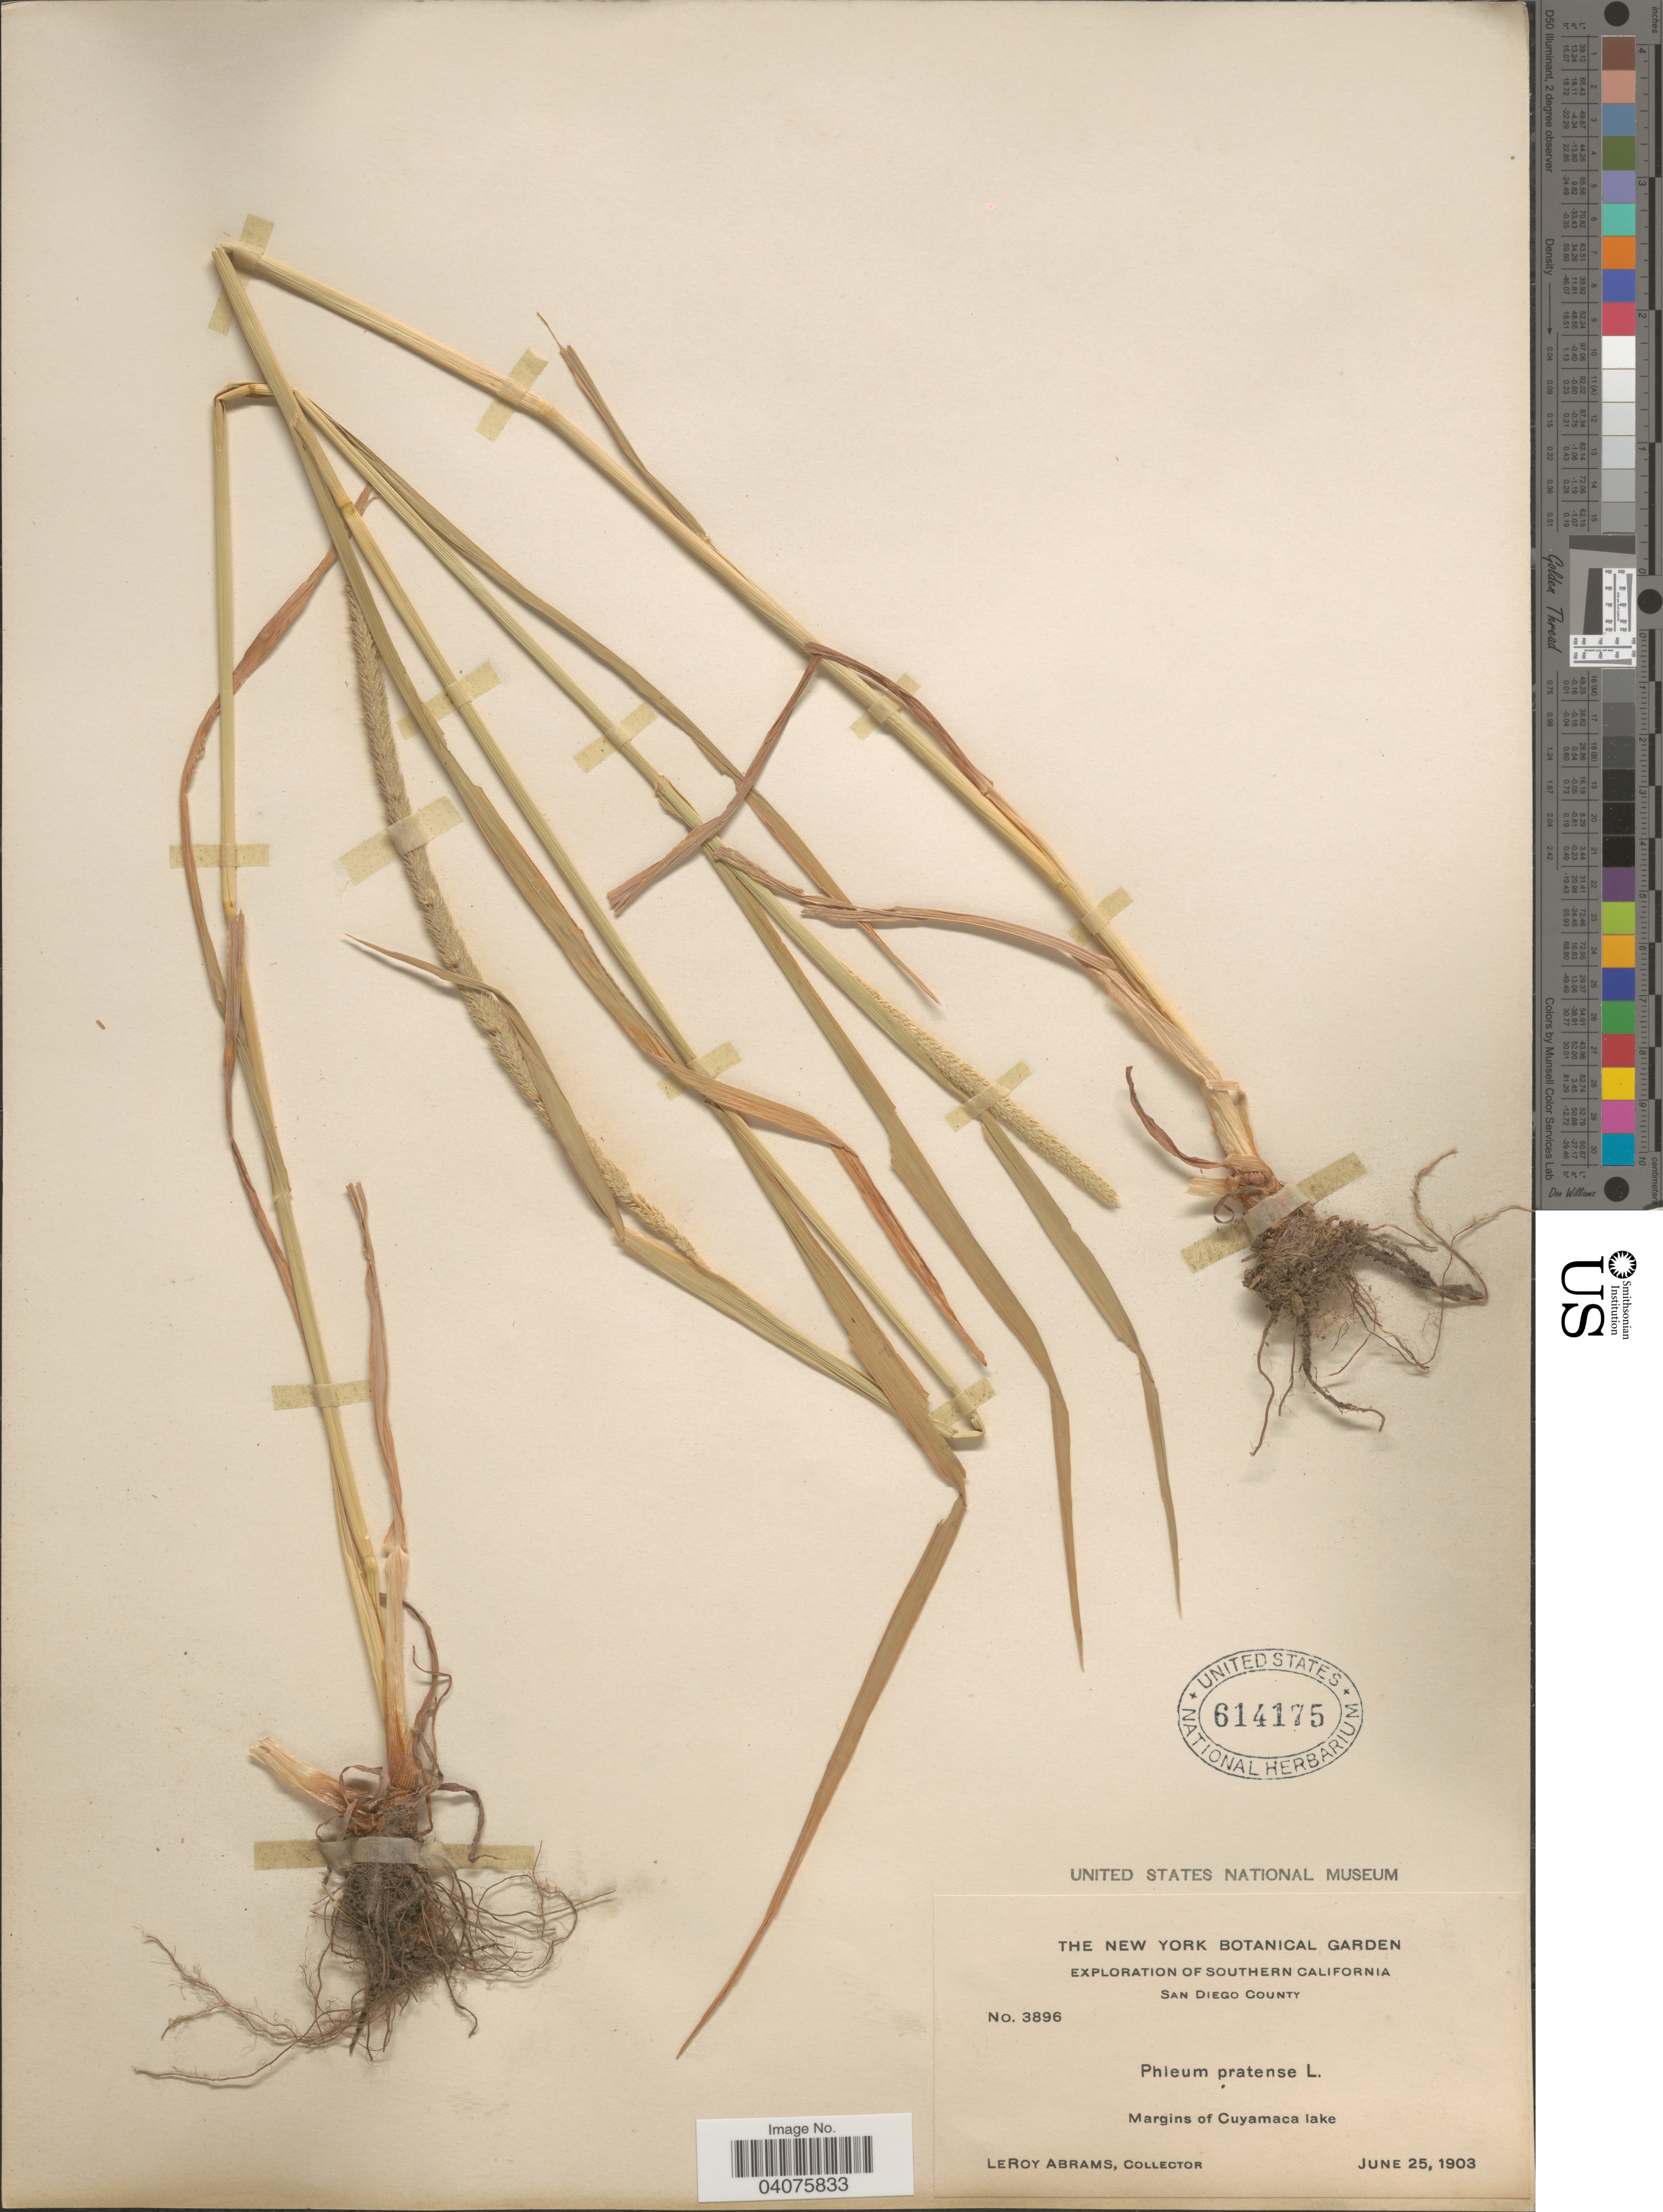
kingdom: Plantae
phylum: Tracheophyta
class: Liliopsida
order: Poales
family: Poaceae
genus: Phleum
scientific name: Phleum pratense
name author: L.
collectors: L. Abrams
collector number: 3896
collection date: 1903-06-25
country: United States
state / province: California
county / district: San Diego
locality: Exploration of Southern California. San Diego County. Margins of Cuyamaca lake.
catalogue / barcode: US 614175